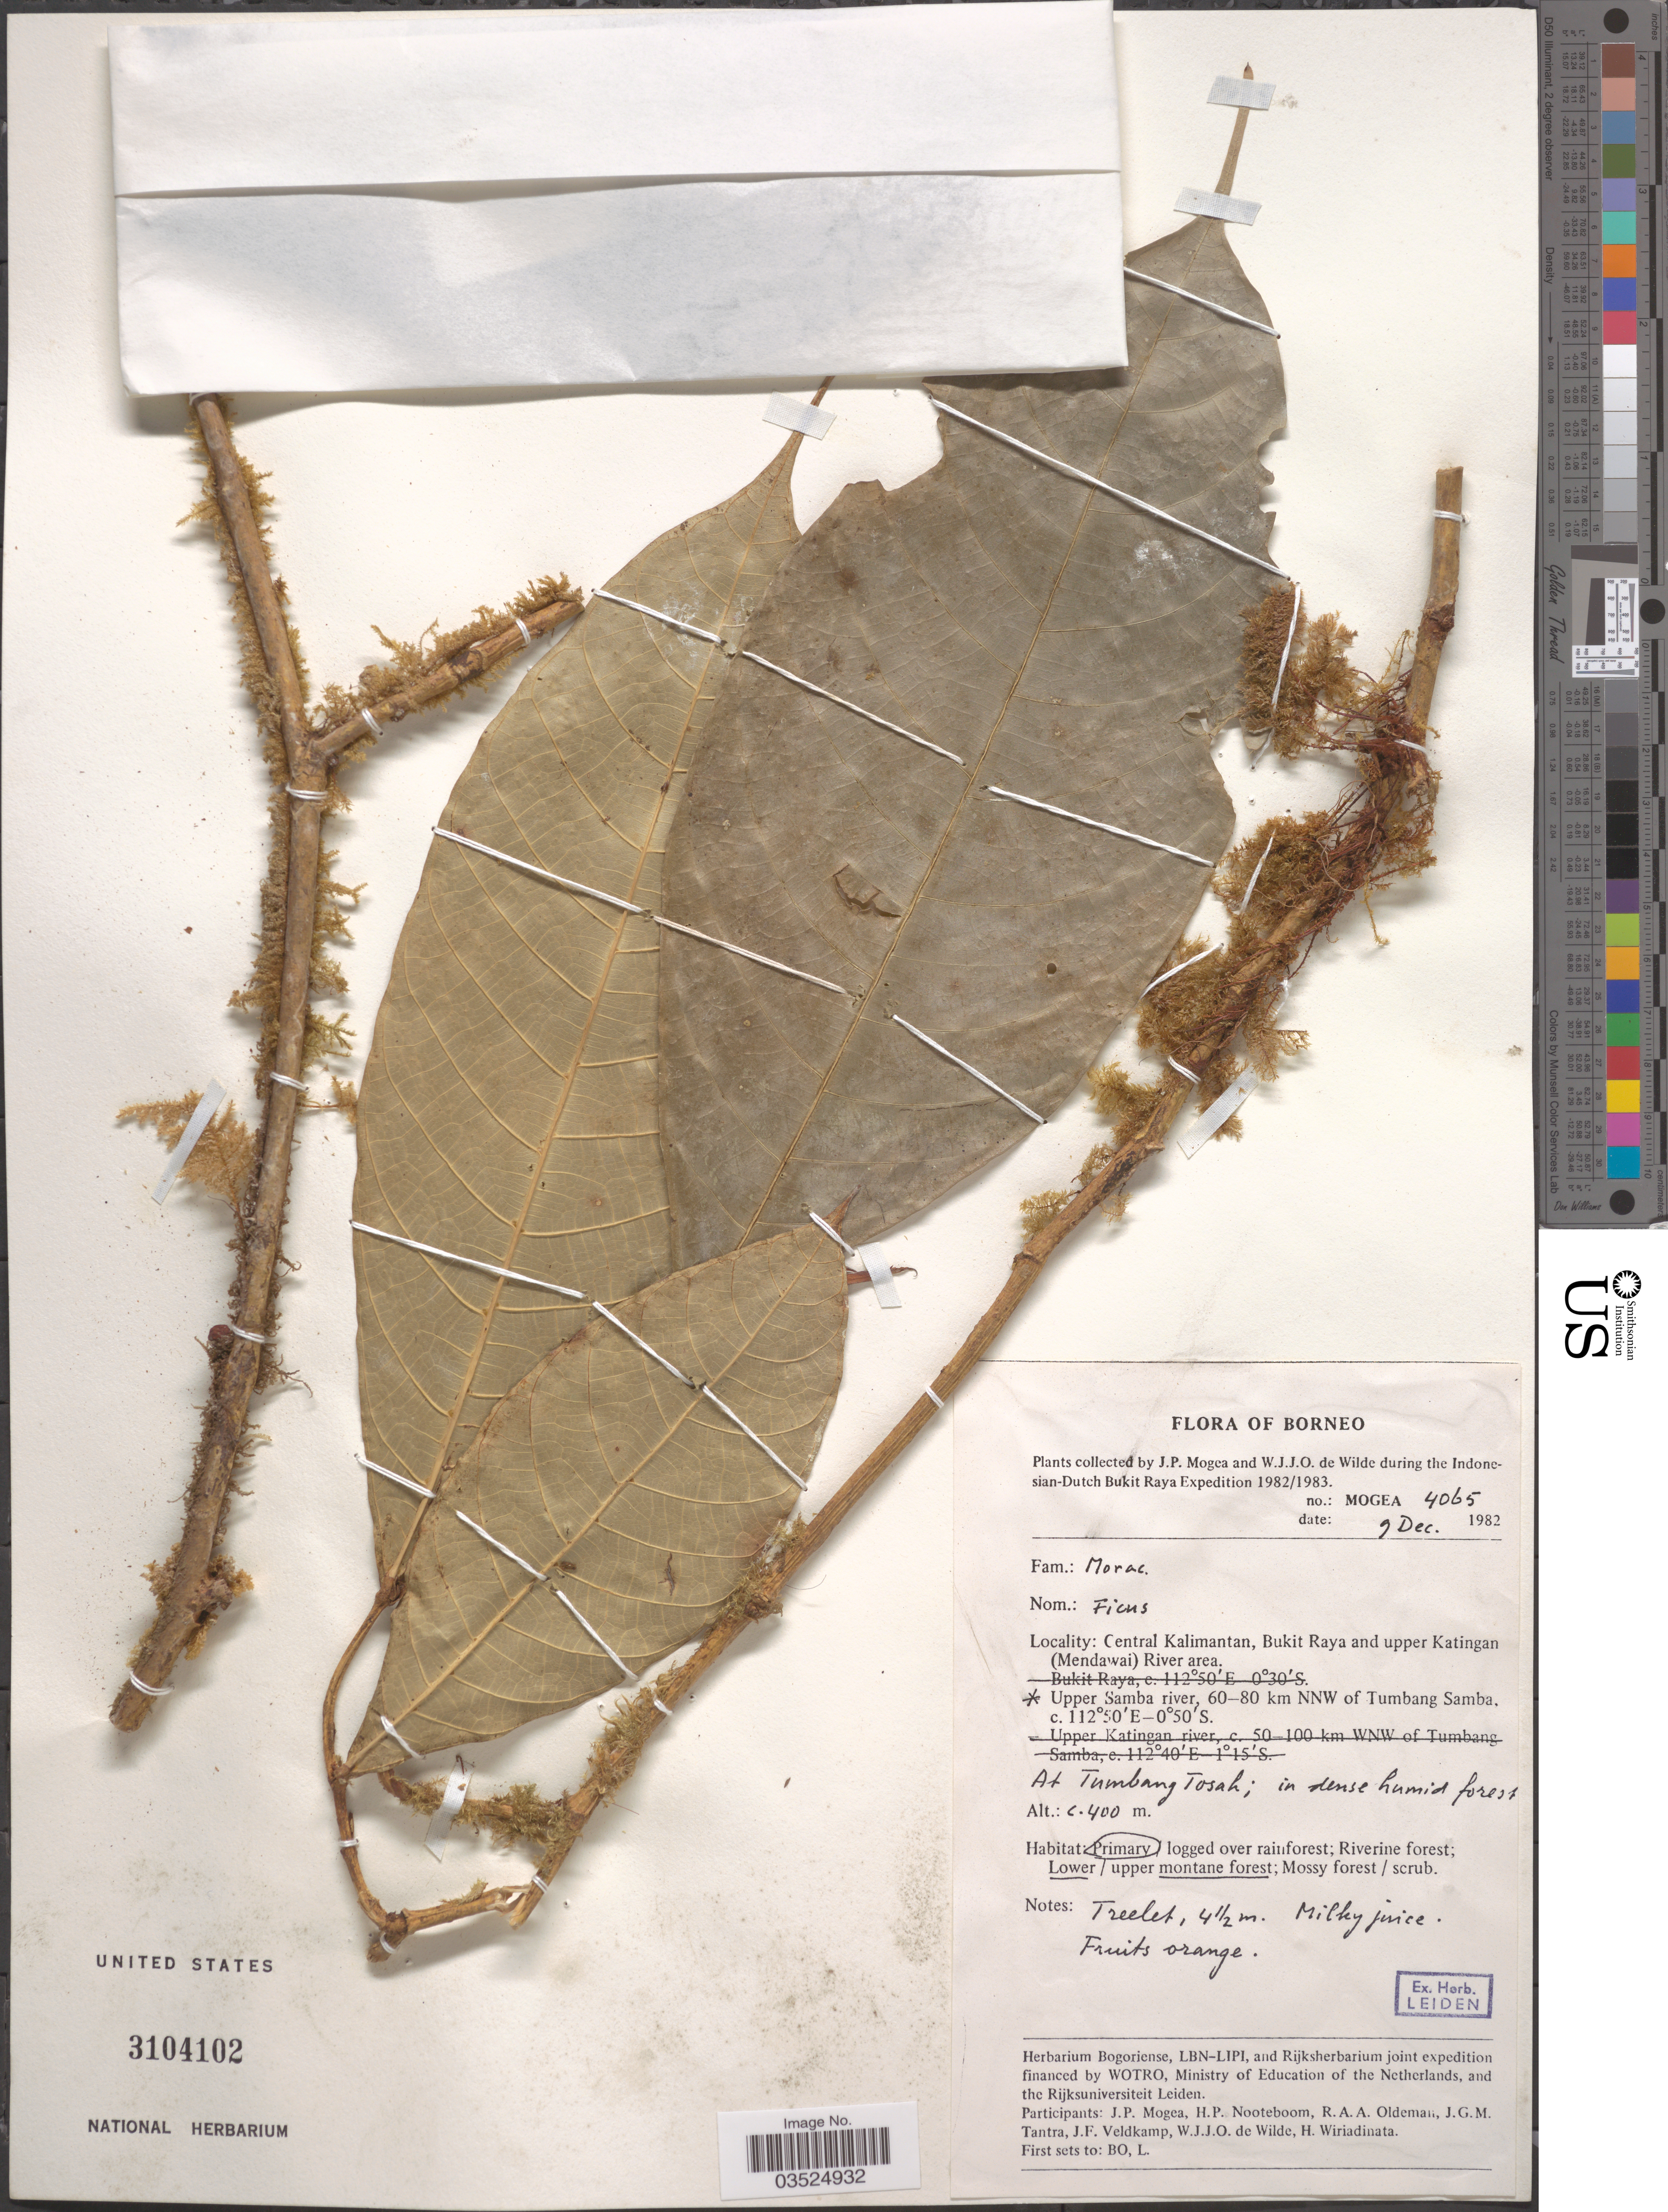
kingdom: Plantae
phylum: Tracheophyta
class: Magnoliopsida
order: Rosales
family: Moraceae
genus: Ficus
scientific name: Ficus sp.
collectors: J. Mogea & W. J. de Wilde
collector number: MOGEA4065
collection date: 1982-12-09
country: Indonesia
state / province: Kalimantan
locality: Borneo. Central Kalimantan, Bukit Raya and upper Katingan (Mendawai) River area. Upper Samba river, 60-80 km NNW of Tumbang Samba. At Tumbang Tosah; in dense humid forest.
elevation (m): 400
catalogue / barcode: US 3104102